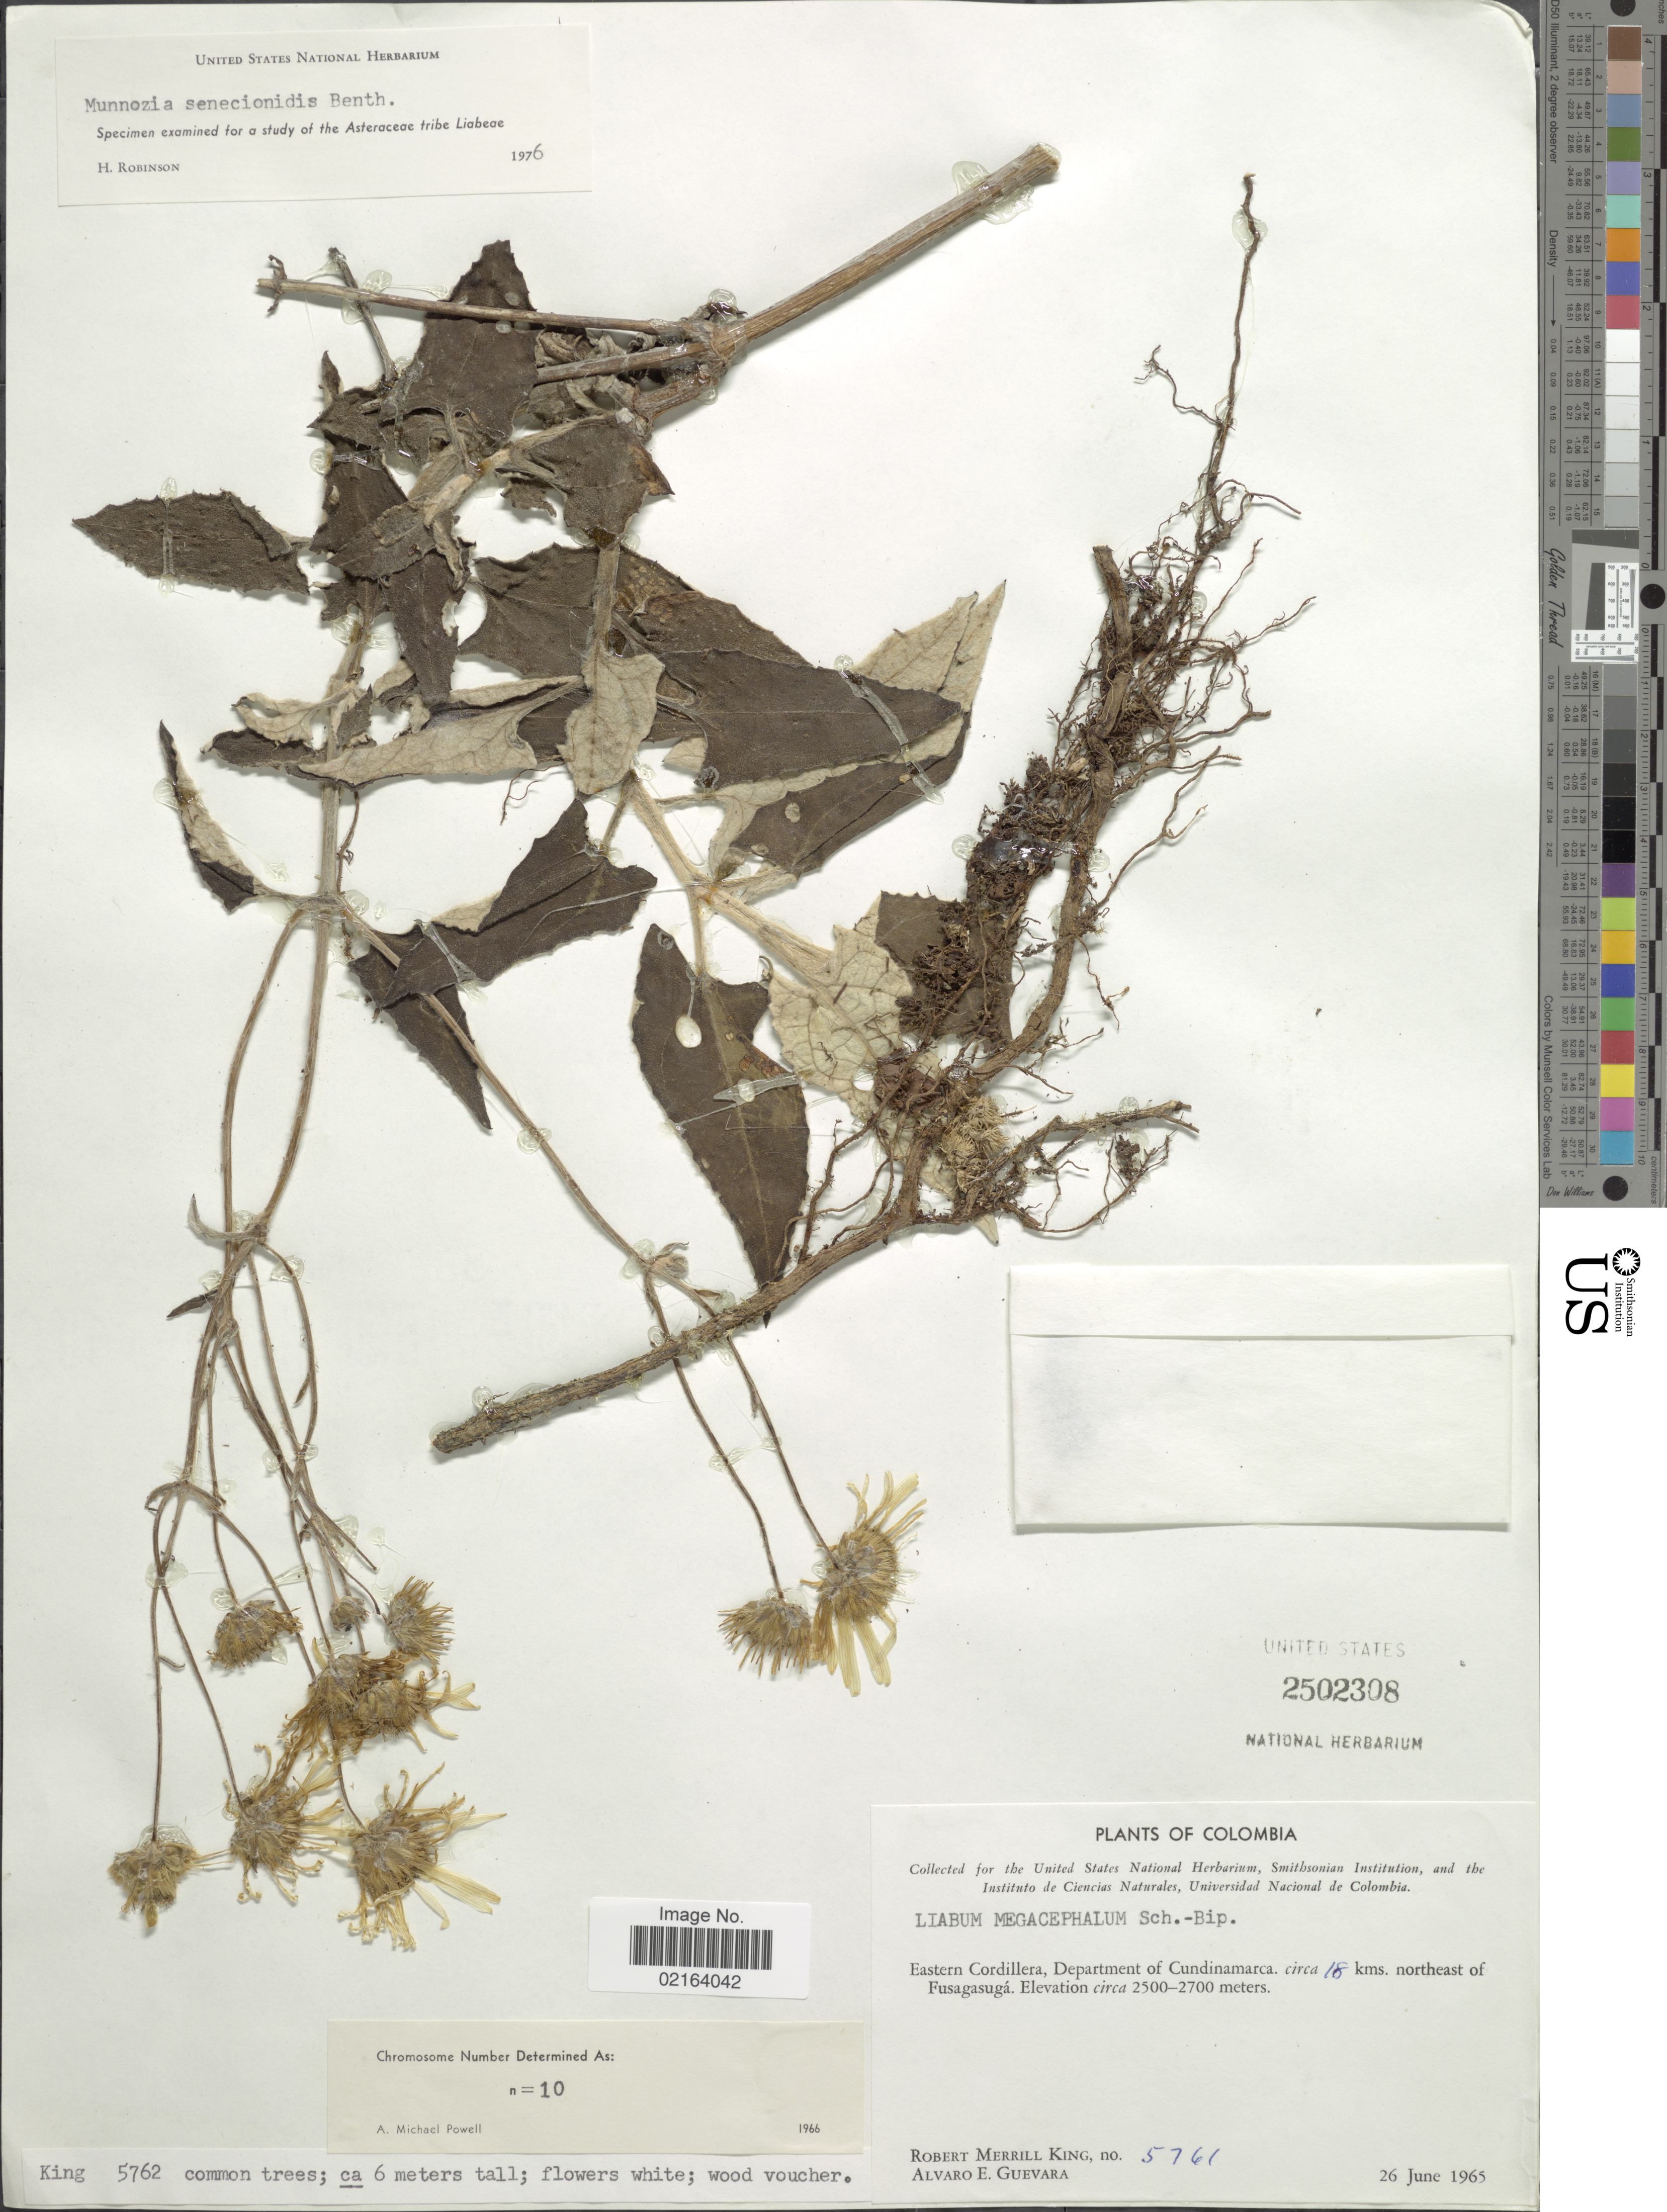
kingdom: Plantae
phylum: Tracheophyta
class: Magnoliopsida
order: Asterales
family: Asteraceae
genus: Munnozia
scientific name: Munnozia senecionidis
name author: Benth.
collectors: R. M. King & A. E. Guevara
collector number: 5761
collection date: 1965-06-26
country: Colombia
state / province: Cundinamarca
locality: Eastern Cordillera, Department of Cundinamarca, 18 kms. northeast of Fusagasuga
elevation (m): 2500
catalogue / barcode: US 2502308